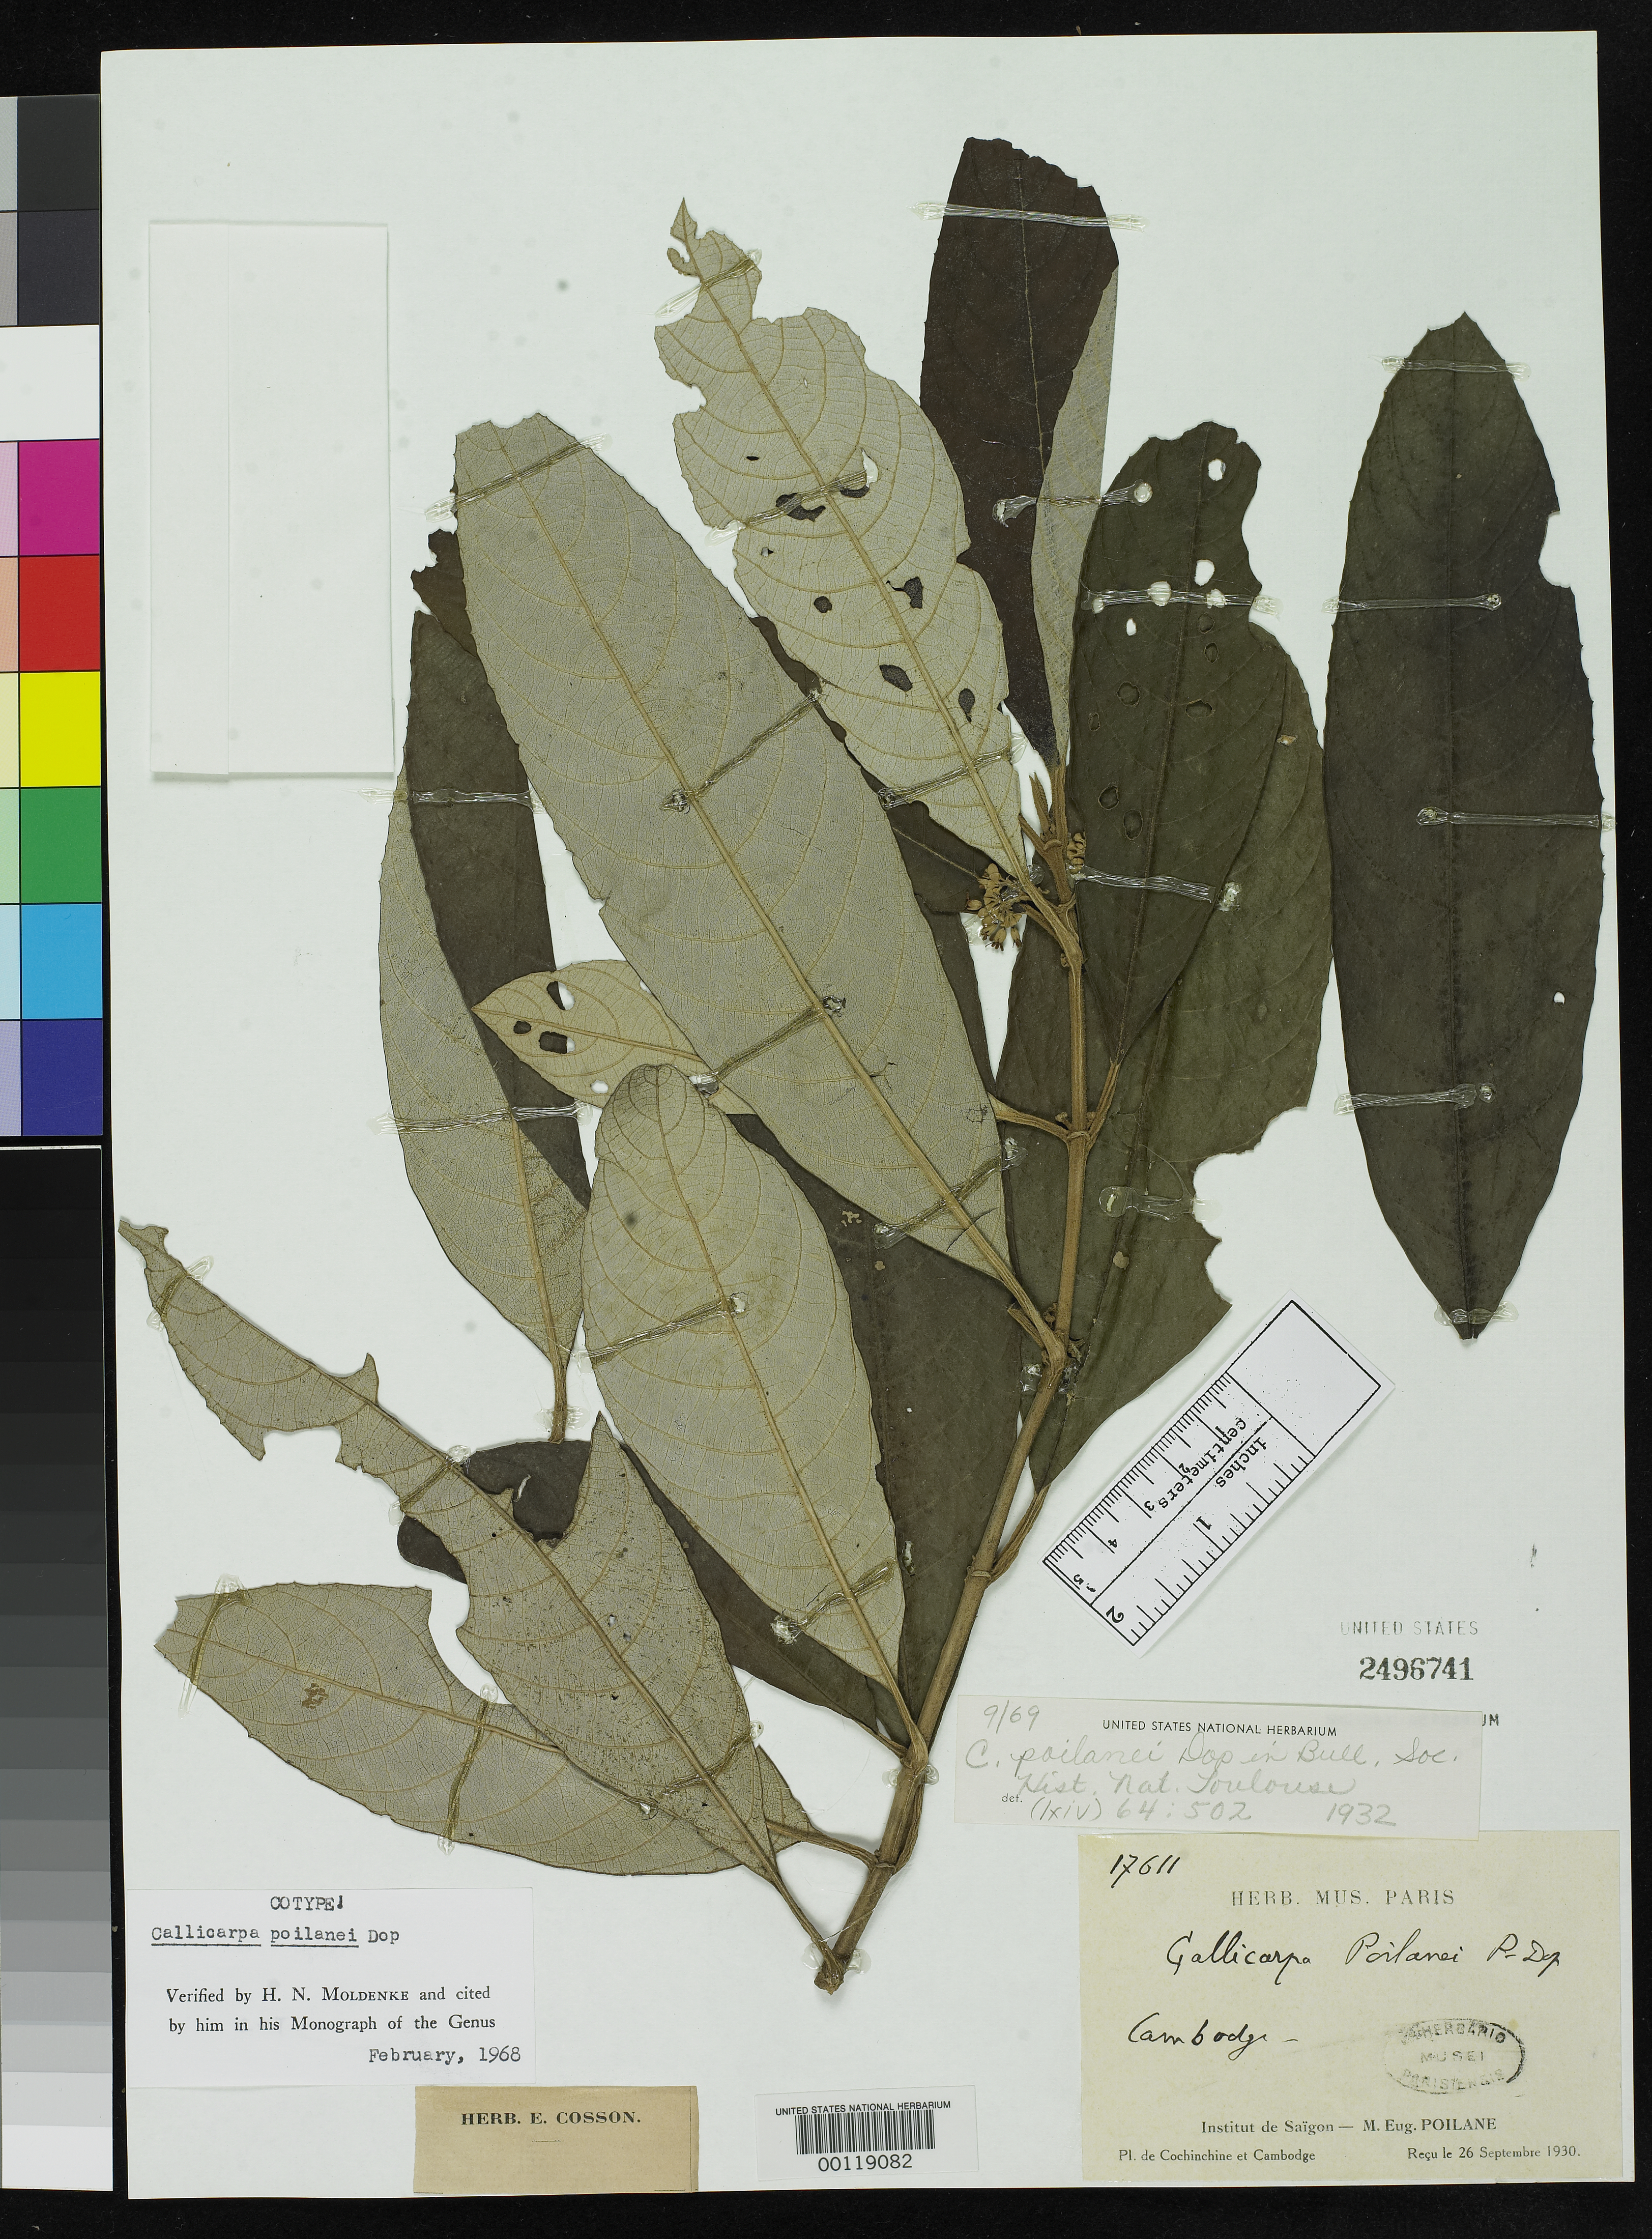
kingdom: Plantae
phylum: Tracheophyta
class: Magnoliopsida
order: Lamiales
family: Lamiaceae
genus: Callicarpa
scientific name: Callicarpa poilanei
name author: Dop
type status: Syntype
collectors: E. Poilane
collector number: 17611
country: Cambodia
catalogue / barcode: US 2496741